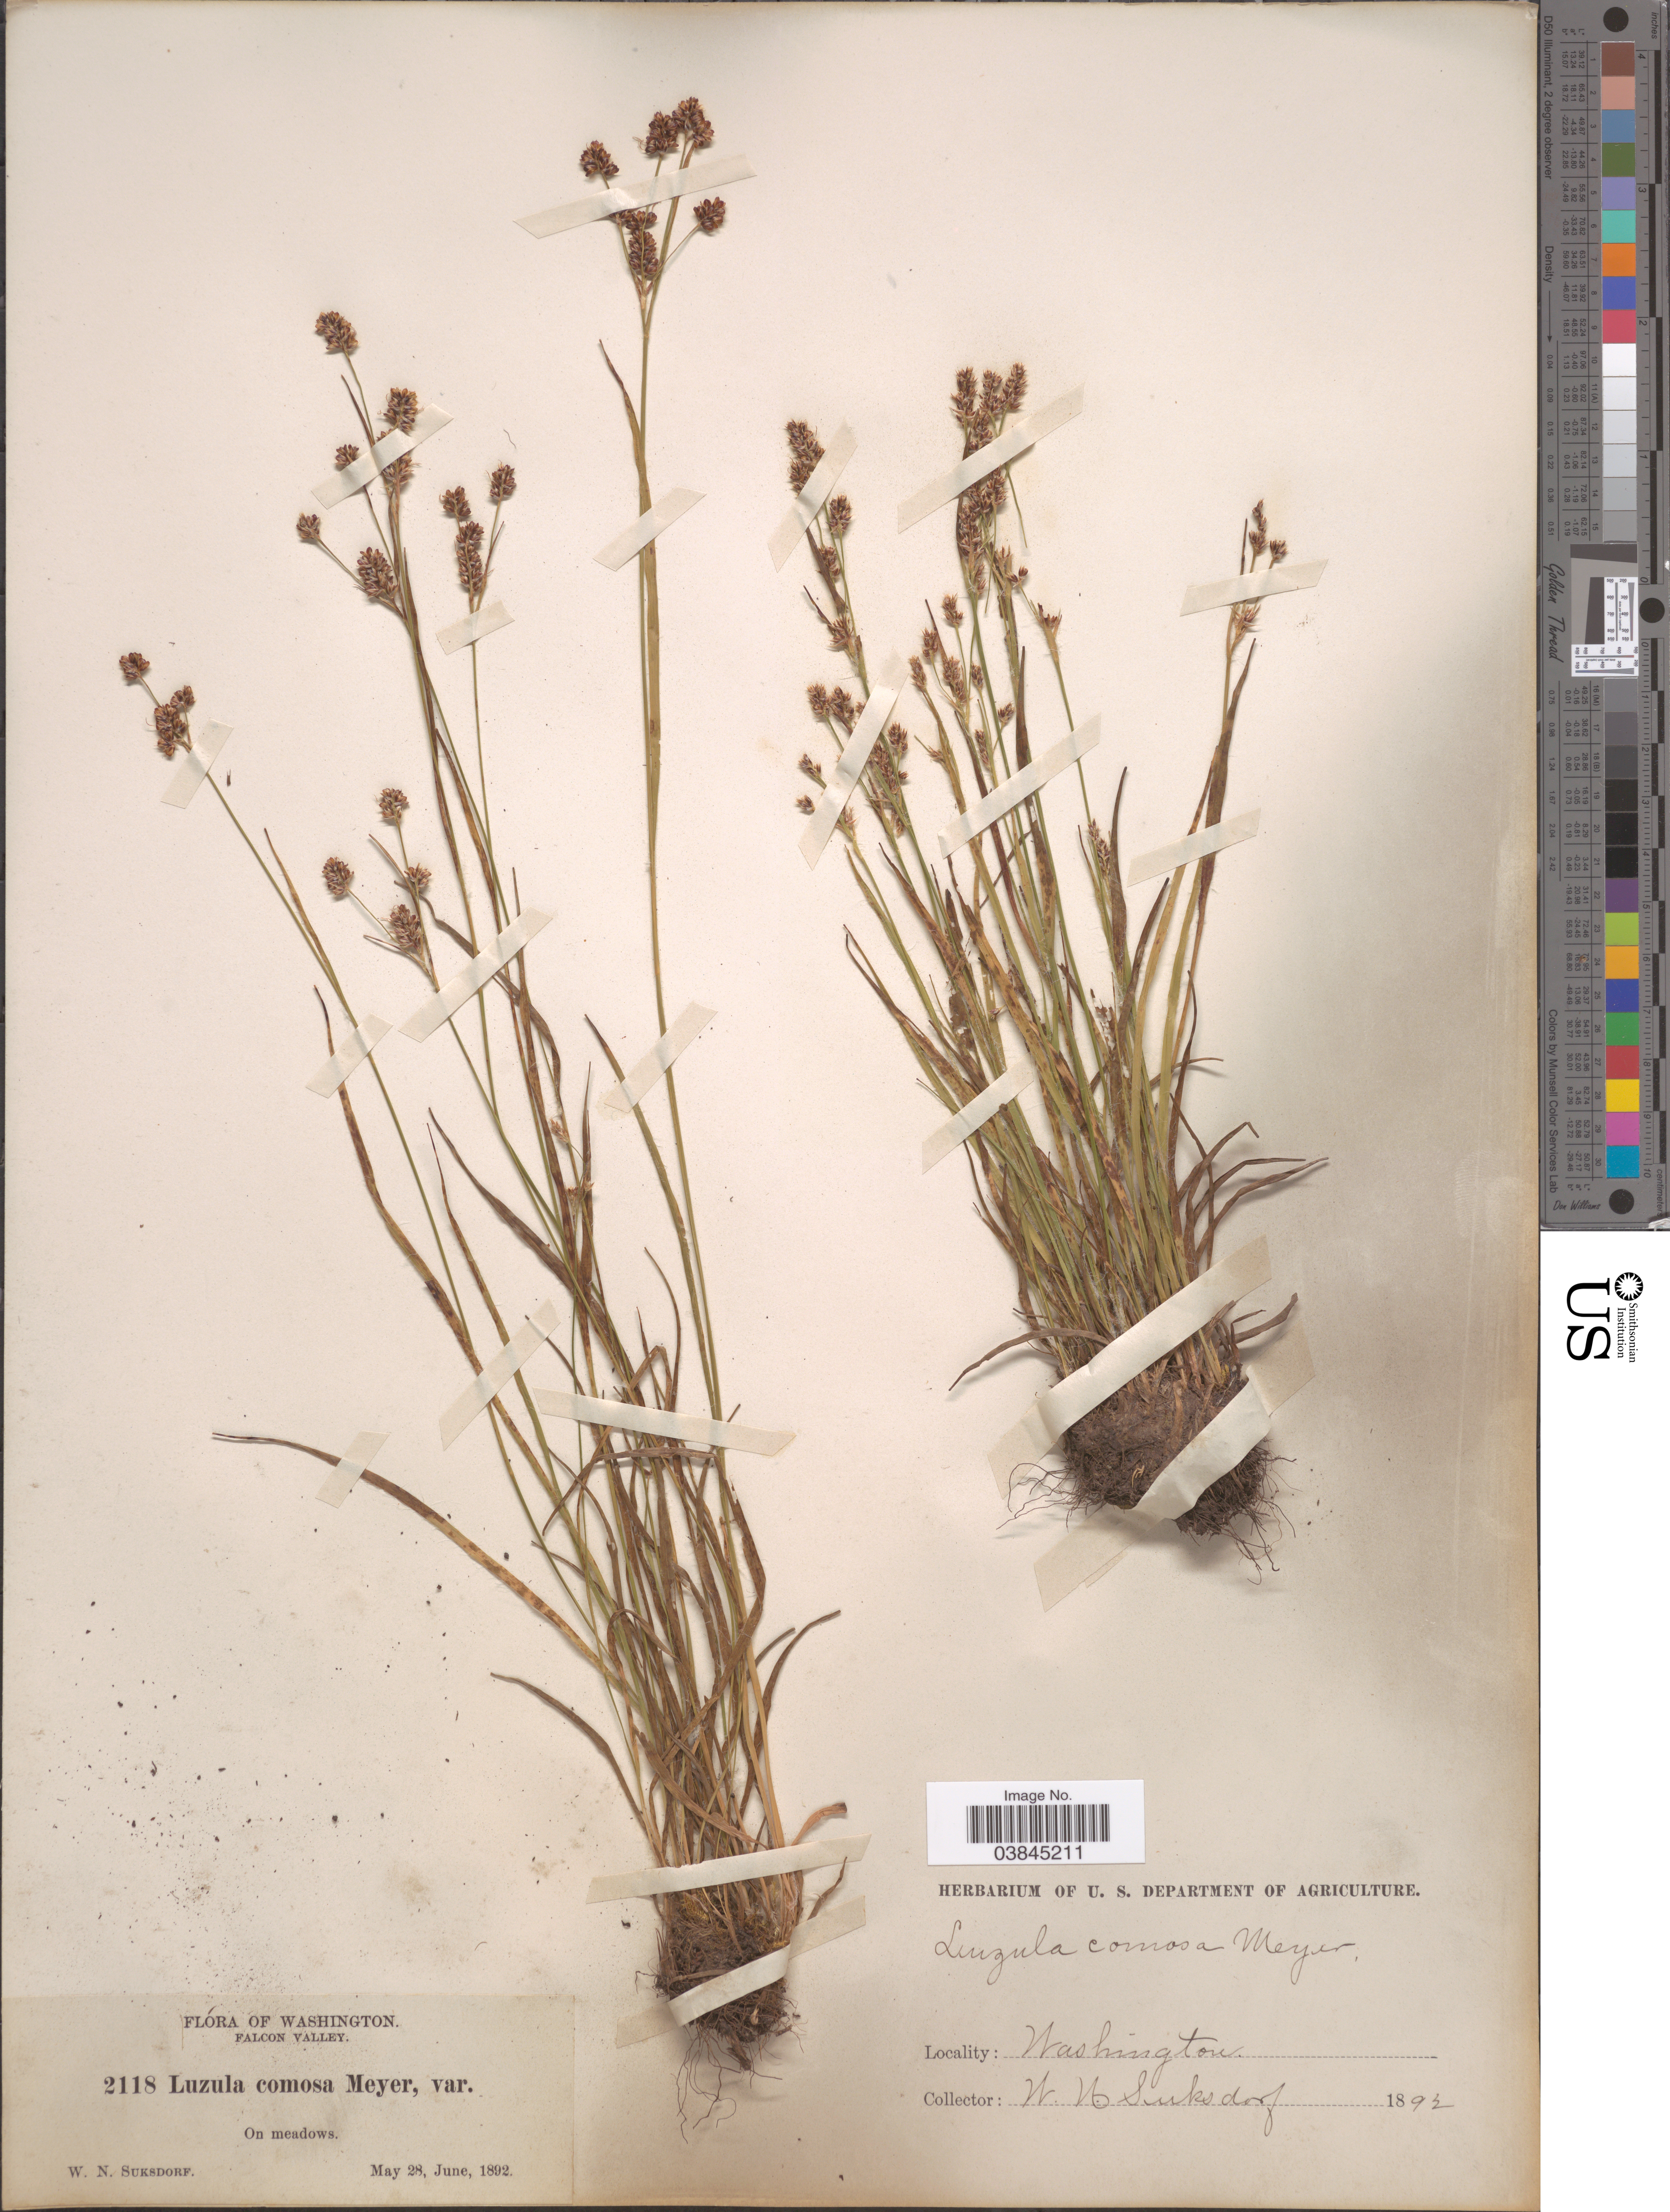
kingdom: Plantae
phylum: Tracheophyta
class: Liliopsida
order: Poales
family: Juncaceae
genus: Luzula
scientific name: Luzula campestris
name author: (L.) DC.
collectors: W. N. Suksdorf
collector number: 2118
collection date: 1892-05-28/1892-06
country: United States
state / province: Washington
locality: Falcon Valley.